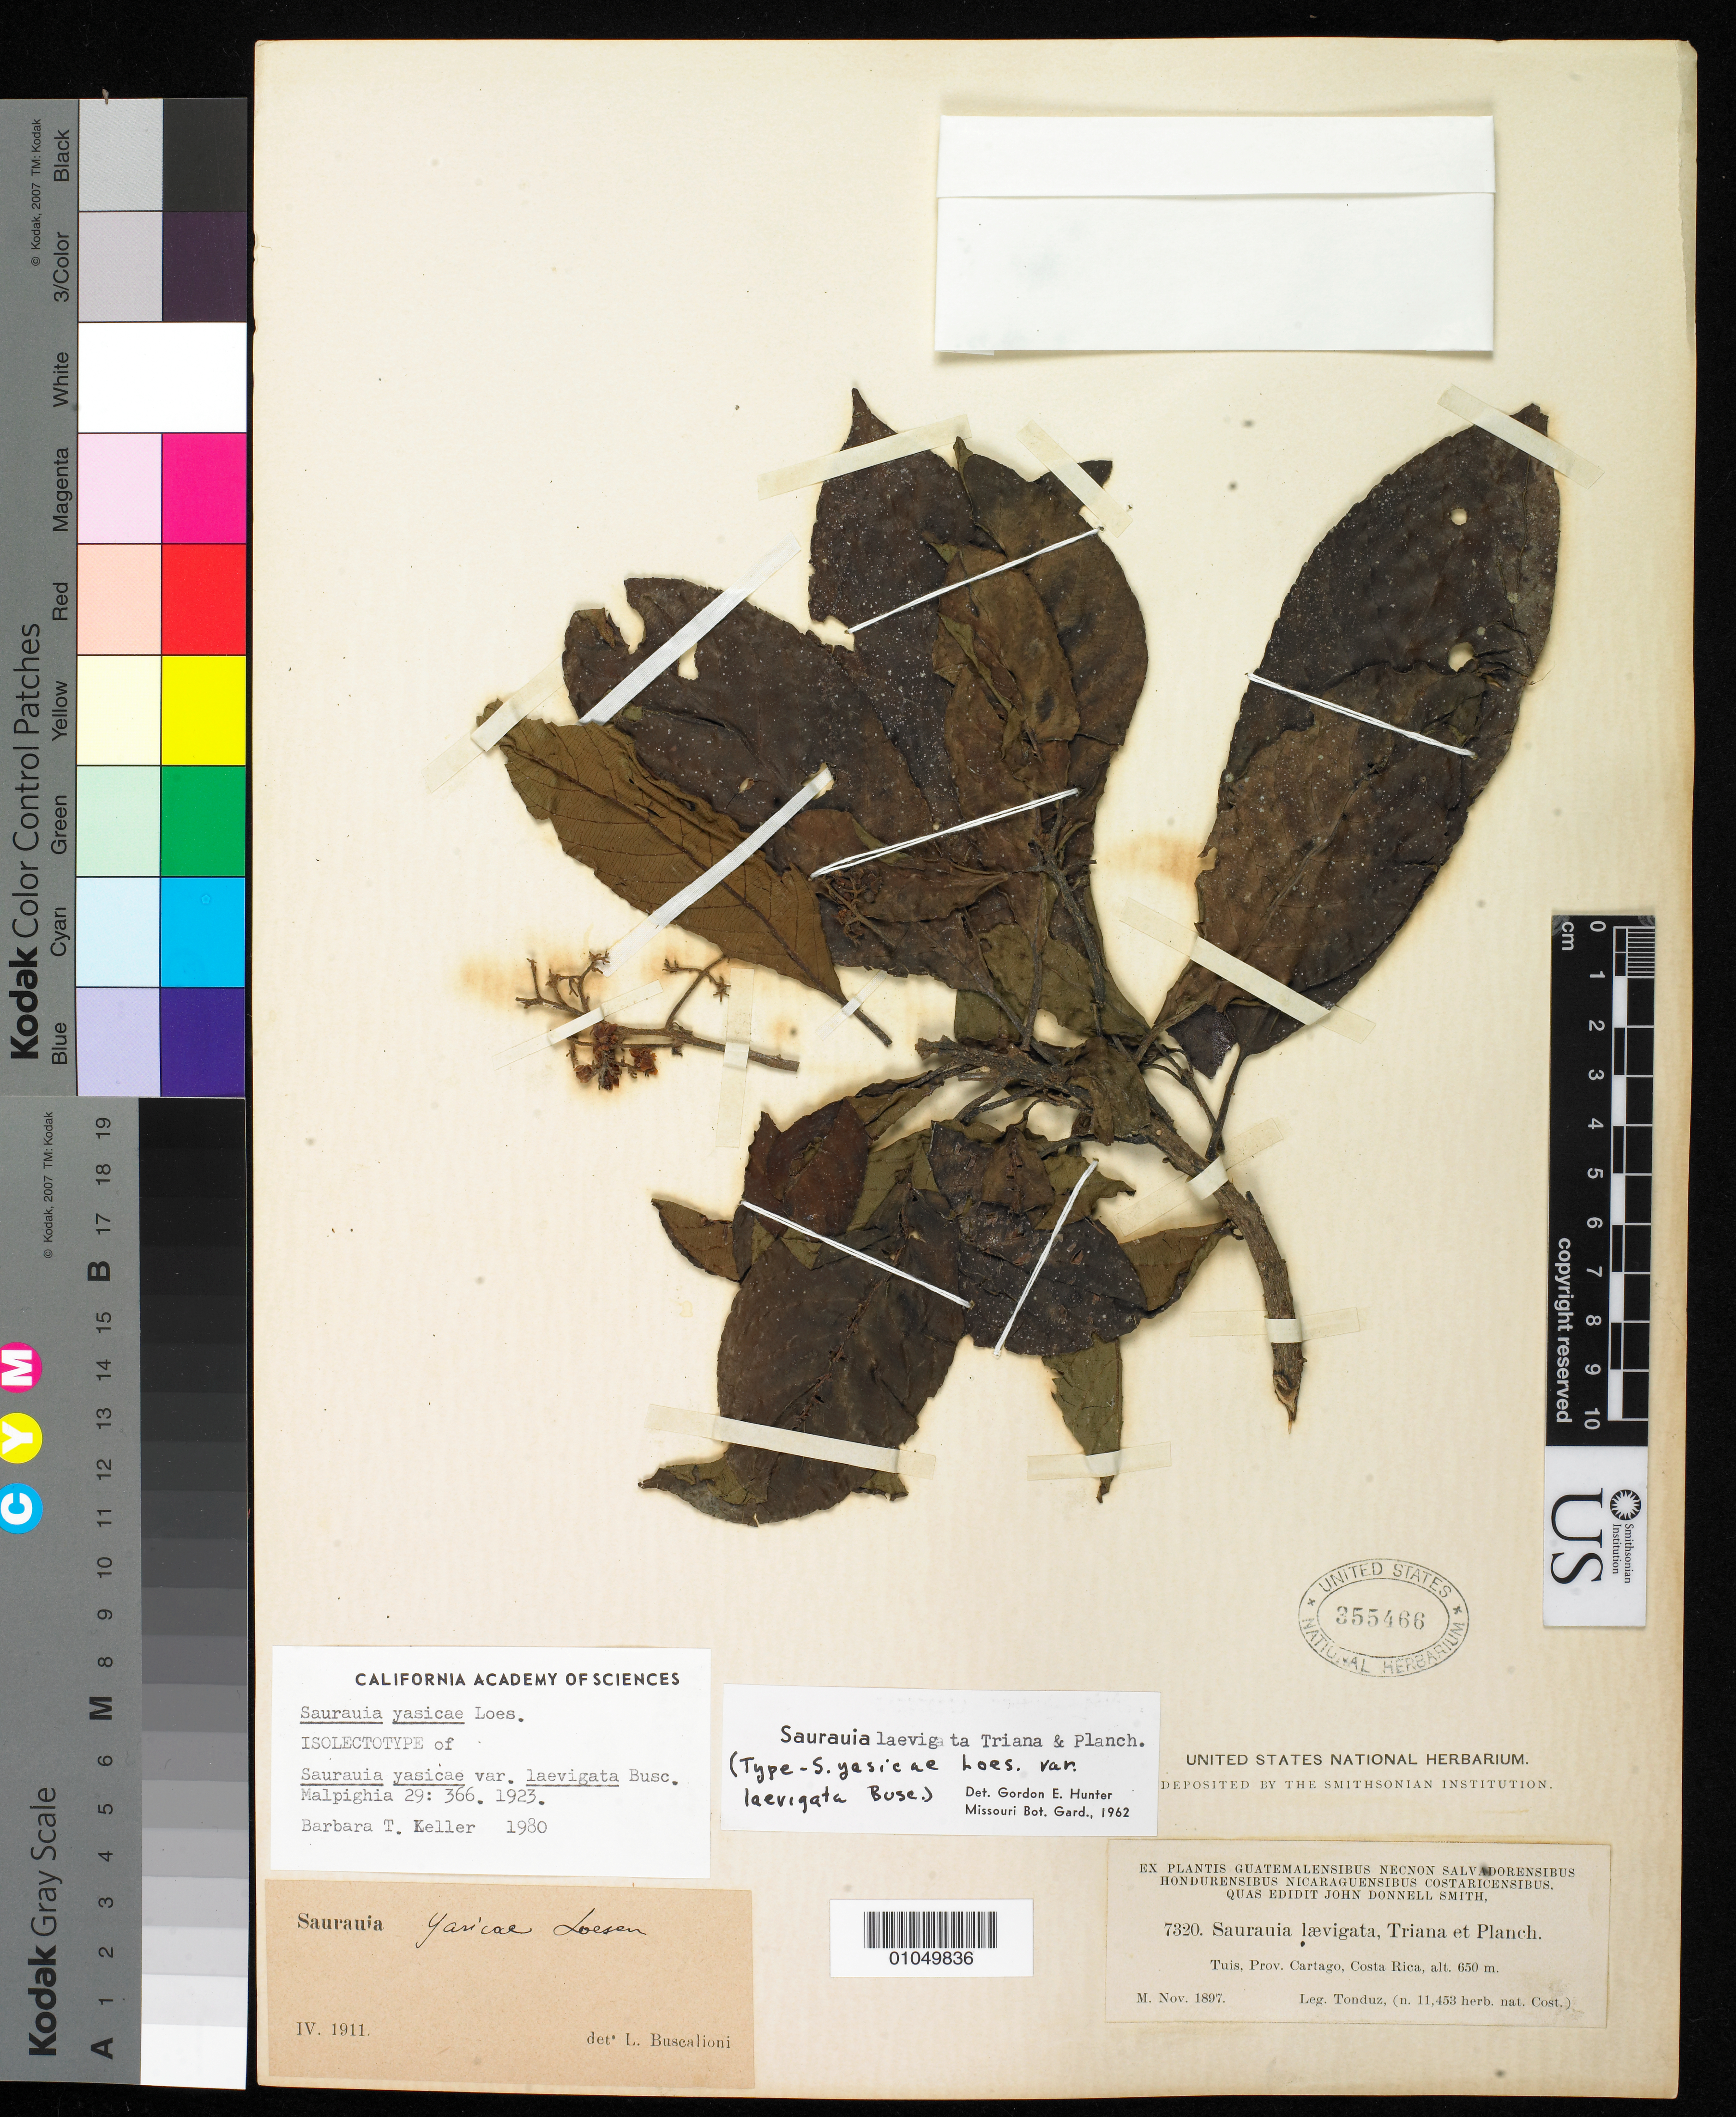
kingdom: Plantae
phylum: Tracheophyta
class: Magnoliopsida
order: Ericales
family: Actinidiaceae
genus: Saurauia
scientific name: Saurauia yasicae var. laevigata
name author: Buscal.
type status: Isolectotype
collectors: A. Tonduz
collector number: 11453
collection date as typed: Nov 1897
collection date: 1897-11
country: Costa Rica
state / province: Cartago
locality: Tuis.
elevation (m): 650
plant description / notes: Tonduz [Herb. Nat. Costaricensis] 11453 = Tonduz [Pl. Guatem. Donn. Sm.] 7320.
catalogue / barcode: US 355466